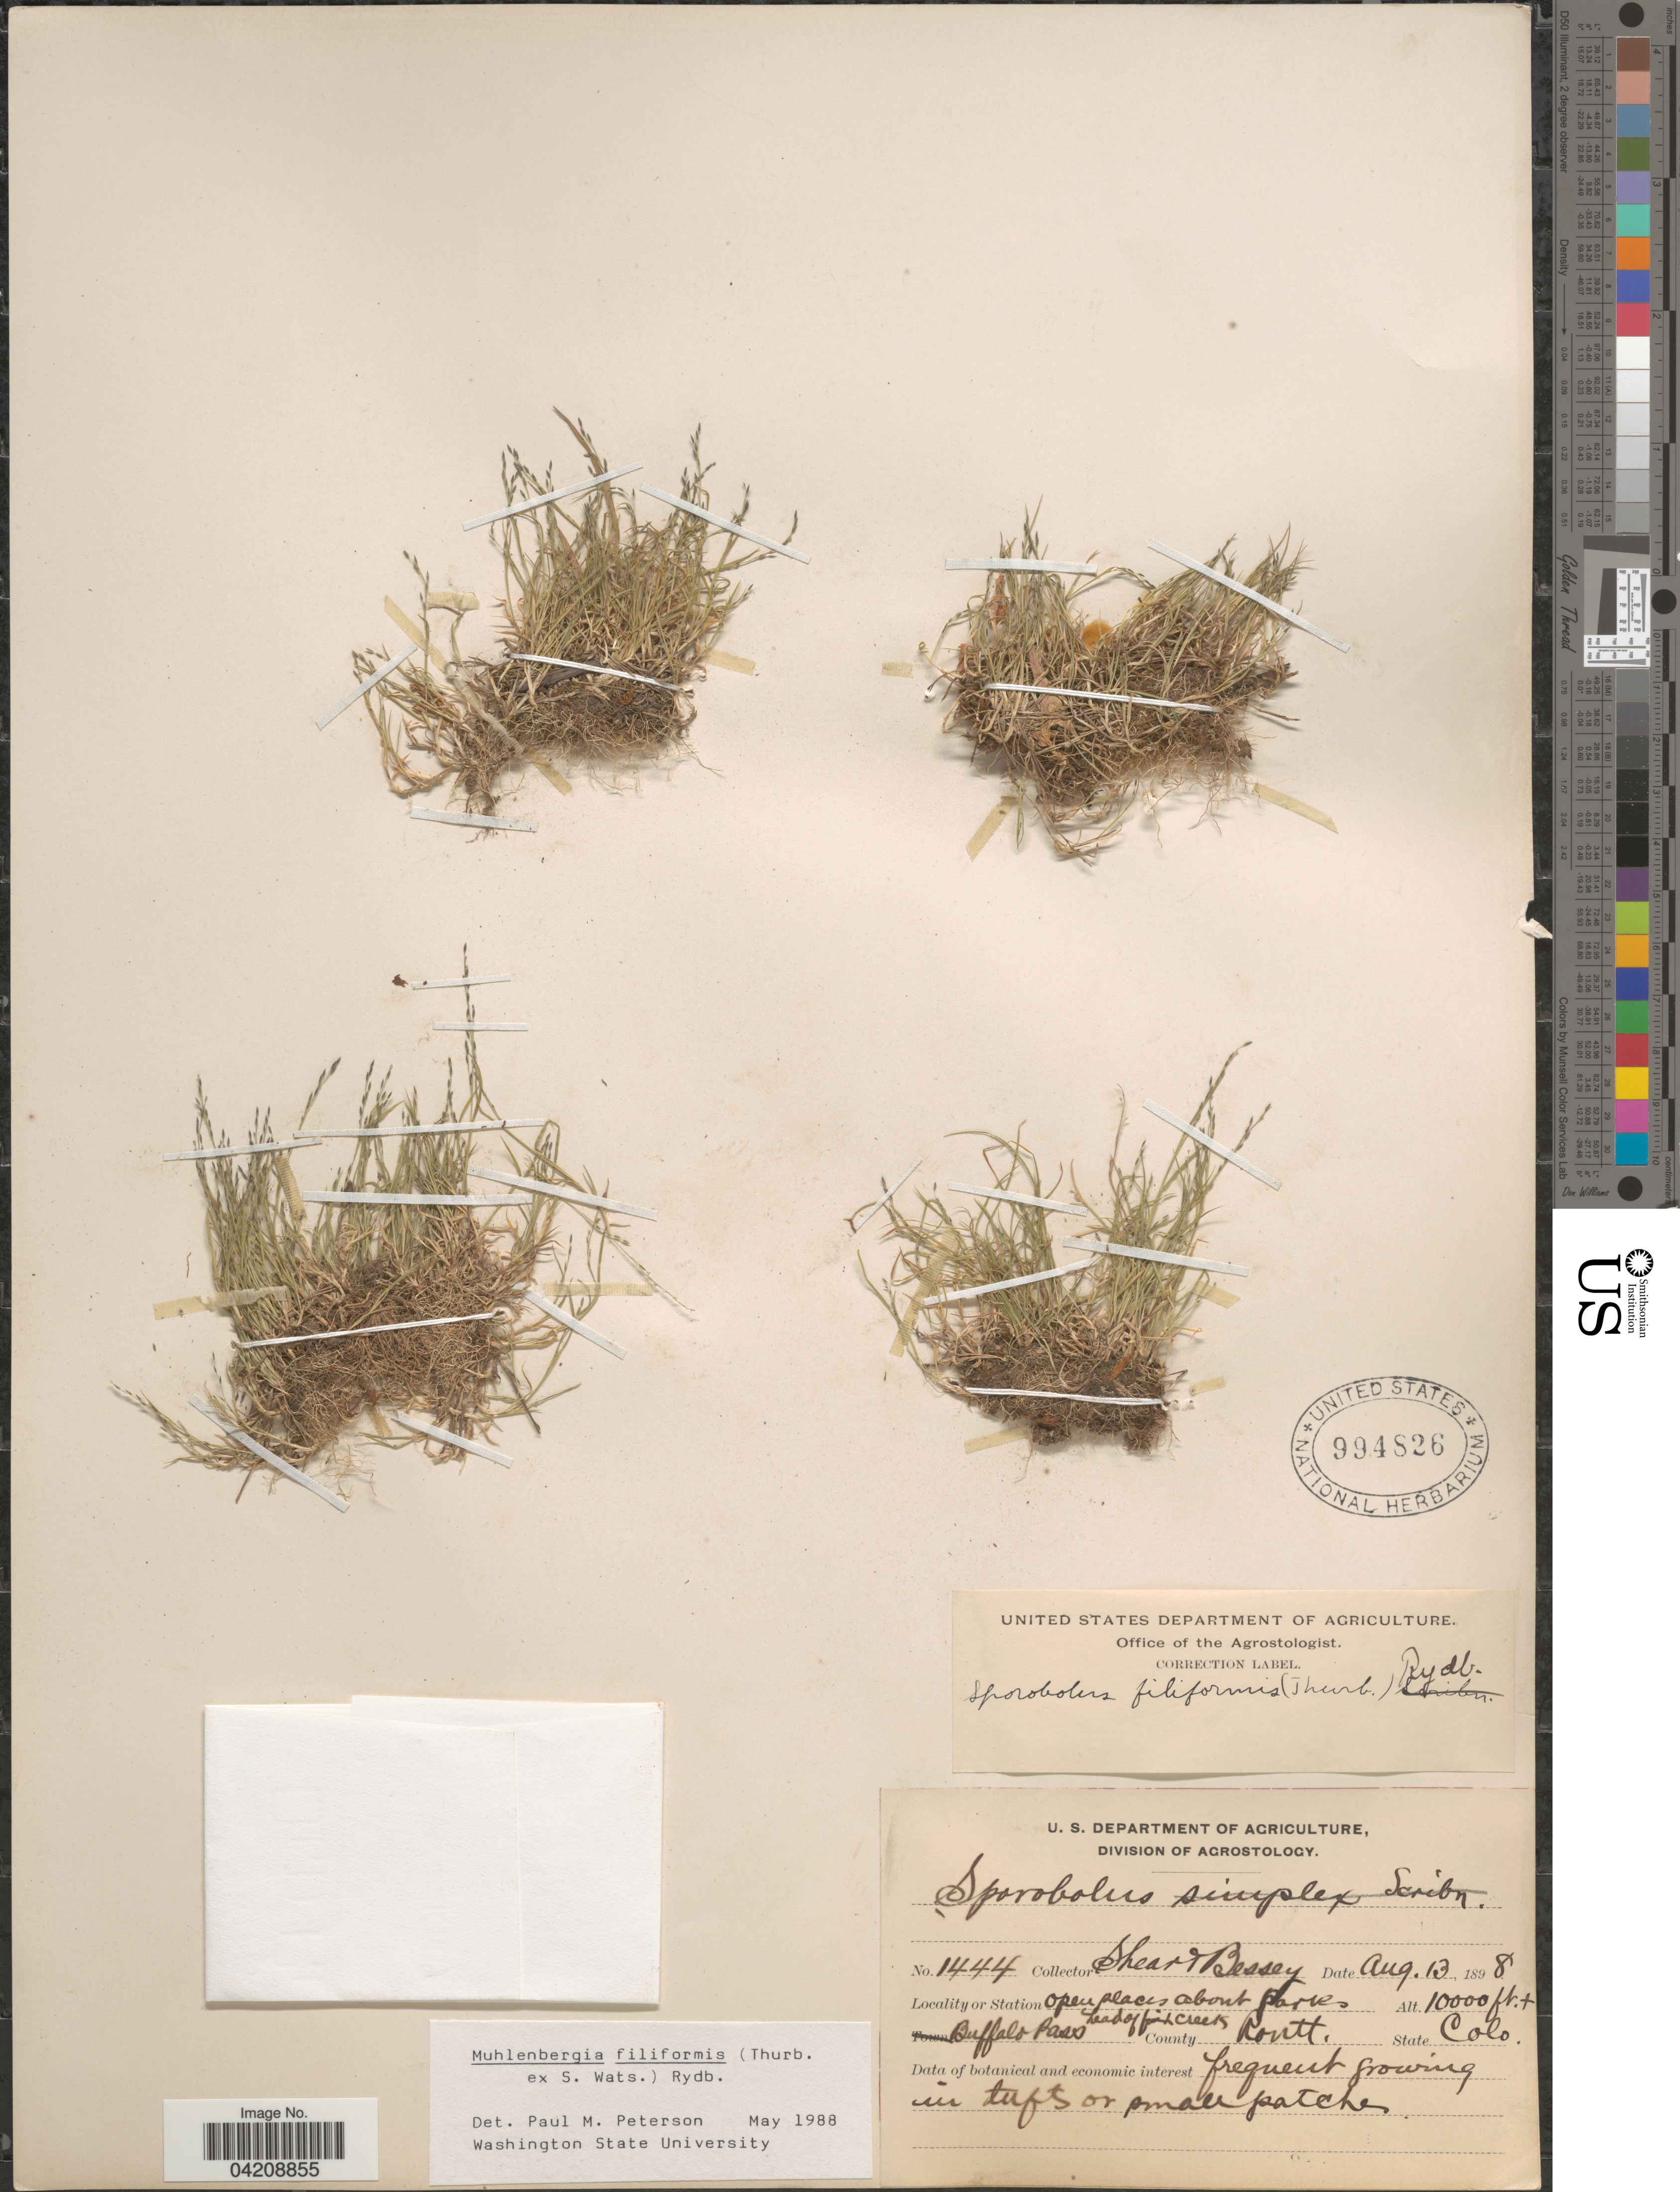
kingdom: Plantae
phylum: Tracheophyta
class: Liliopsida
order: Poales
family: Poaceae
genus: Muhlenbergia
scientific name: Muhlenbergia filiformis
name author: (Thurb. ex S. Watson) Rydb.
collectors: -- Shear & -. Bessey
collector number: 1444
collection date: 1898-08-13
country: United States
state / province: Colorado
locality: About Parks head of first creek. Buffalo Pass. County Routt.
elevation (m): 3048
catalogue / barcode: US 994826